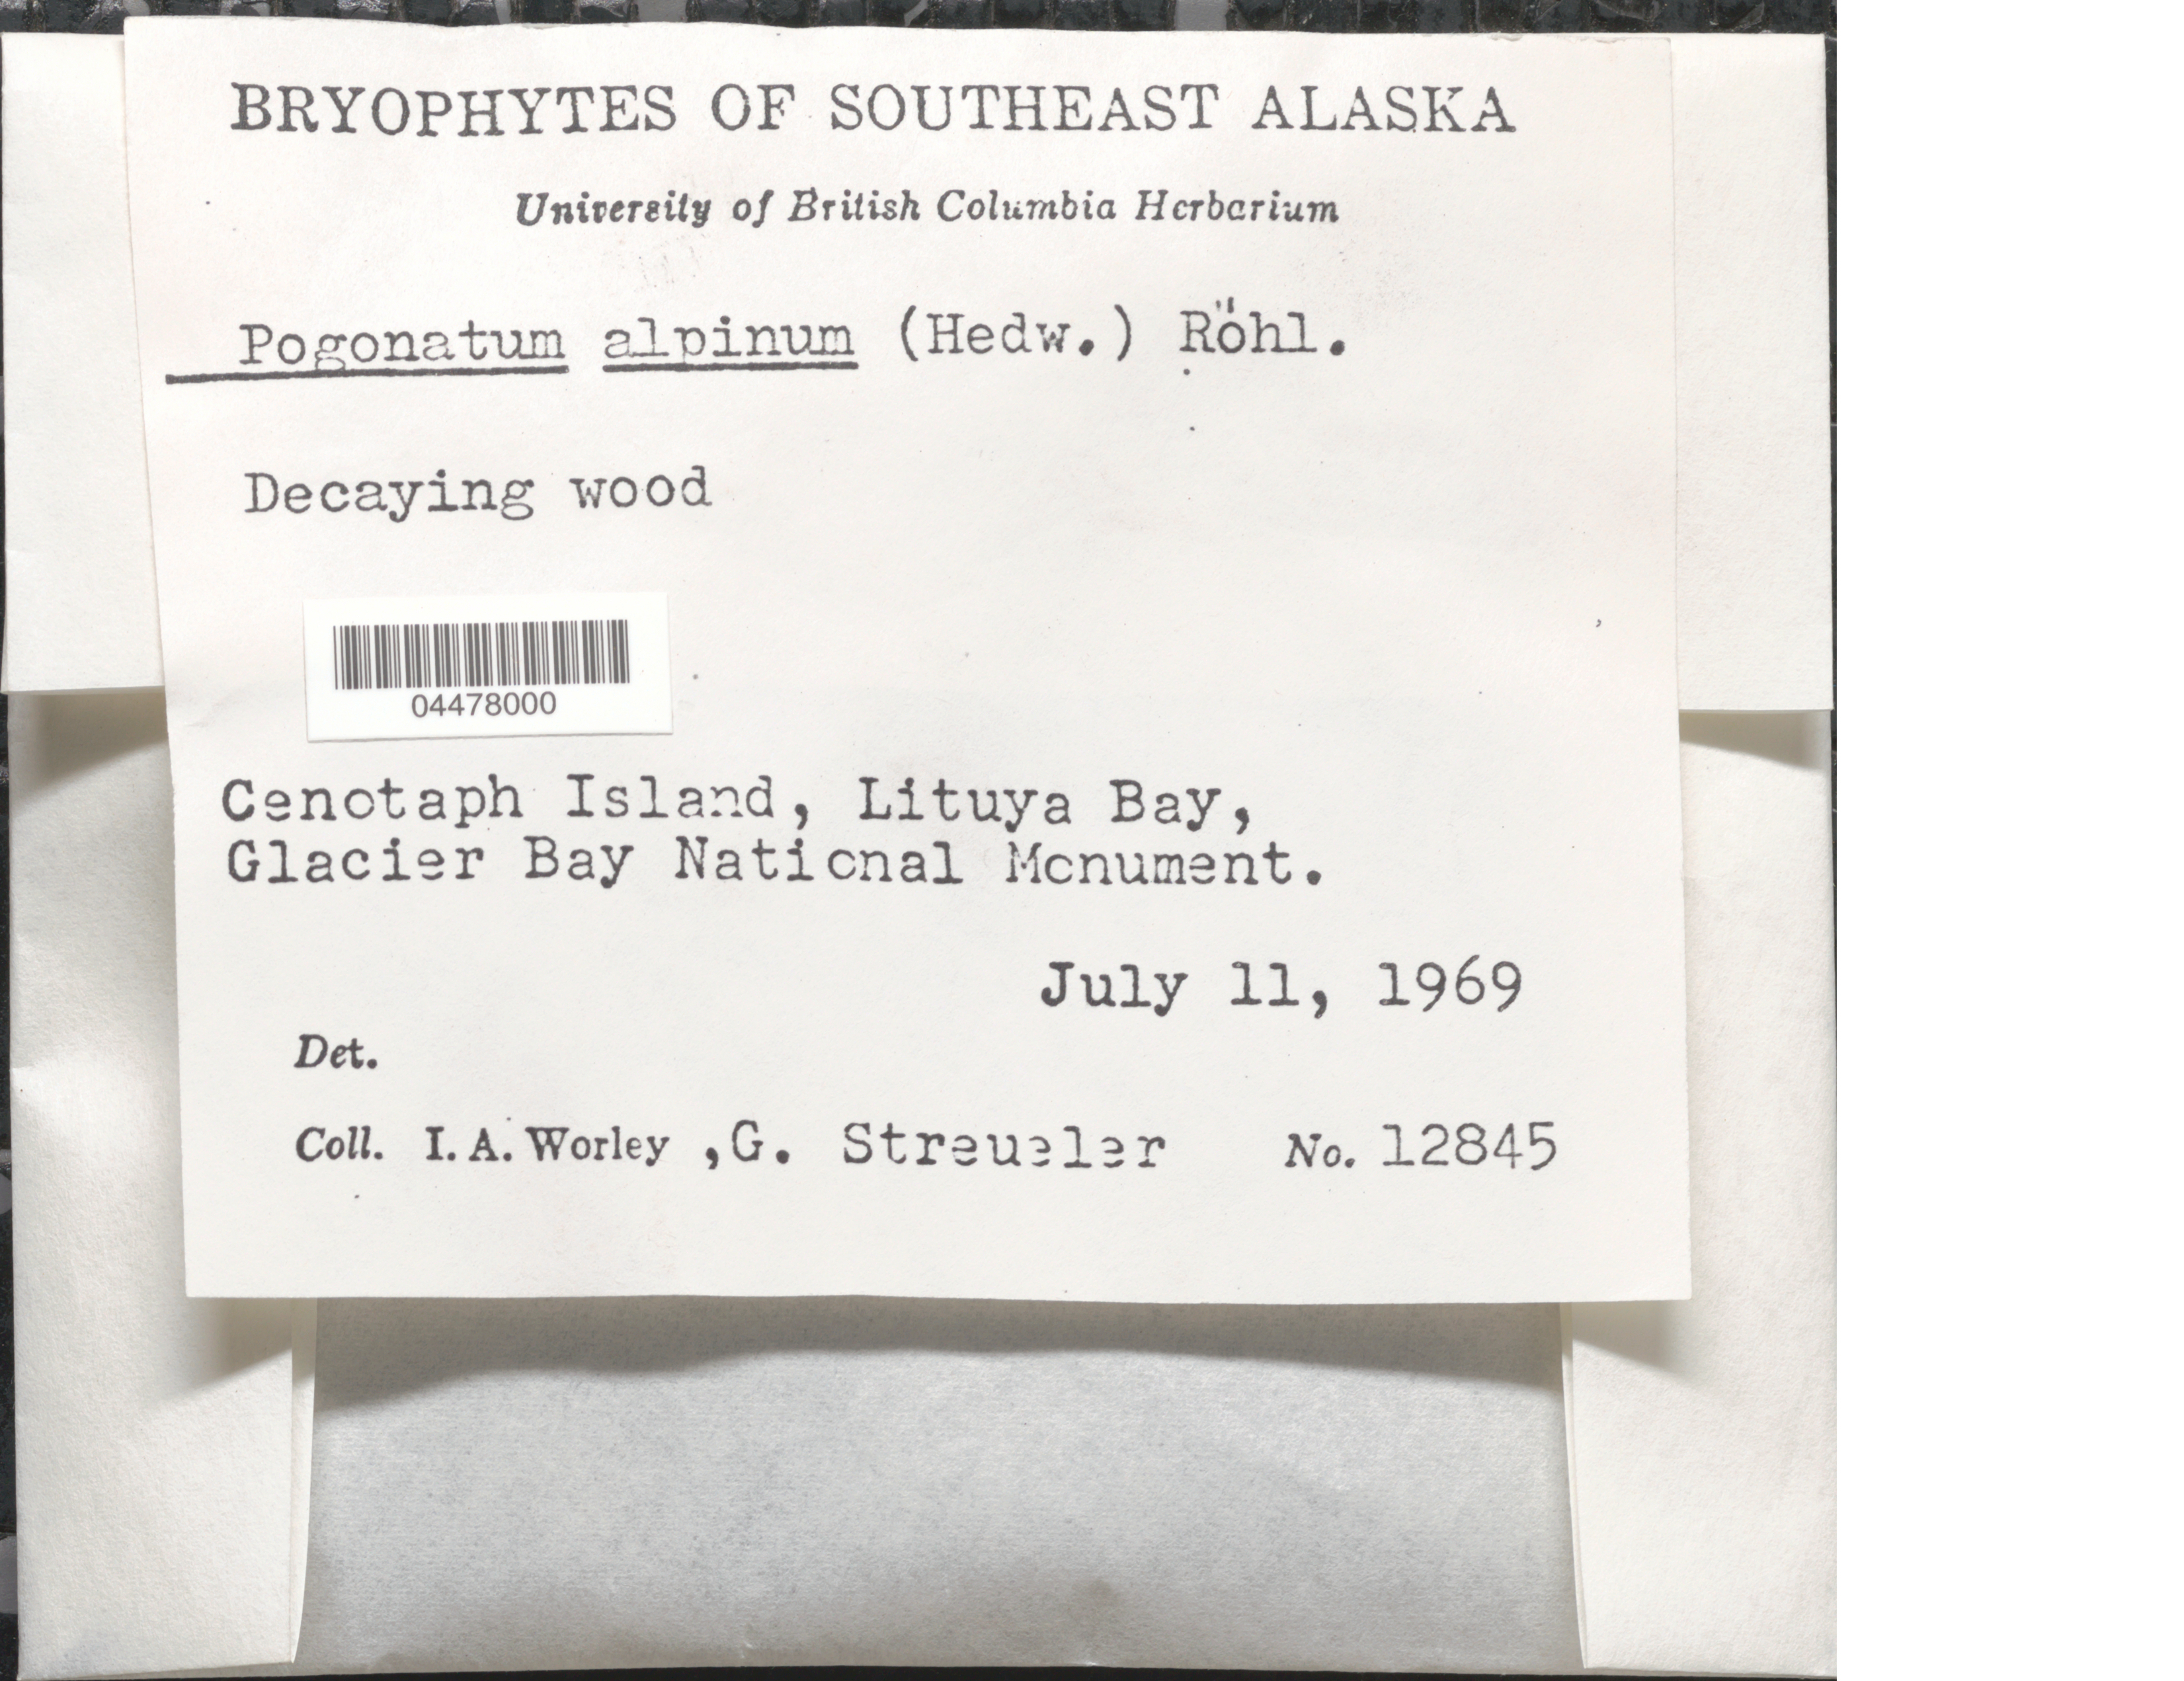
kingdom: Plantae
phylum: Bryophyta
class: Polytrichopsida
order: Polytrichales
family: Polytrichaceae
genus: Polytrichastrum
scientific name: Polytrichastrum alpinum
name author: (Hedw.) G.L. Sm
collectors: I. Worley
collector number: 12845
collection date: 1969-07-11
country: United States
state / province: Alaska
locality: Southeast Alaska. Cenotaph Island, Lituya Bay, Glacier Bay National Monument.